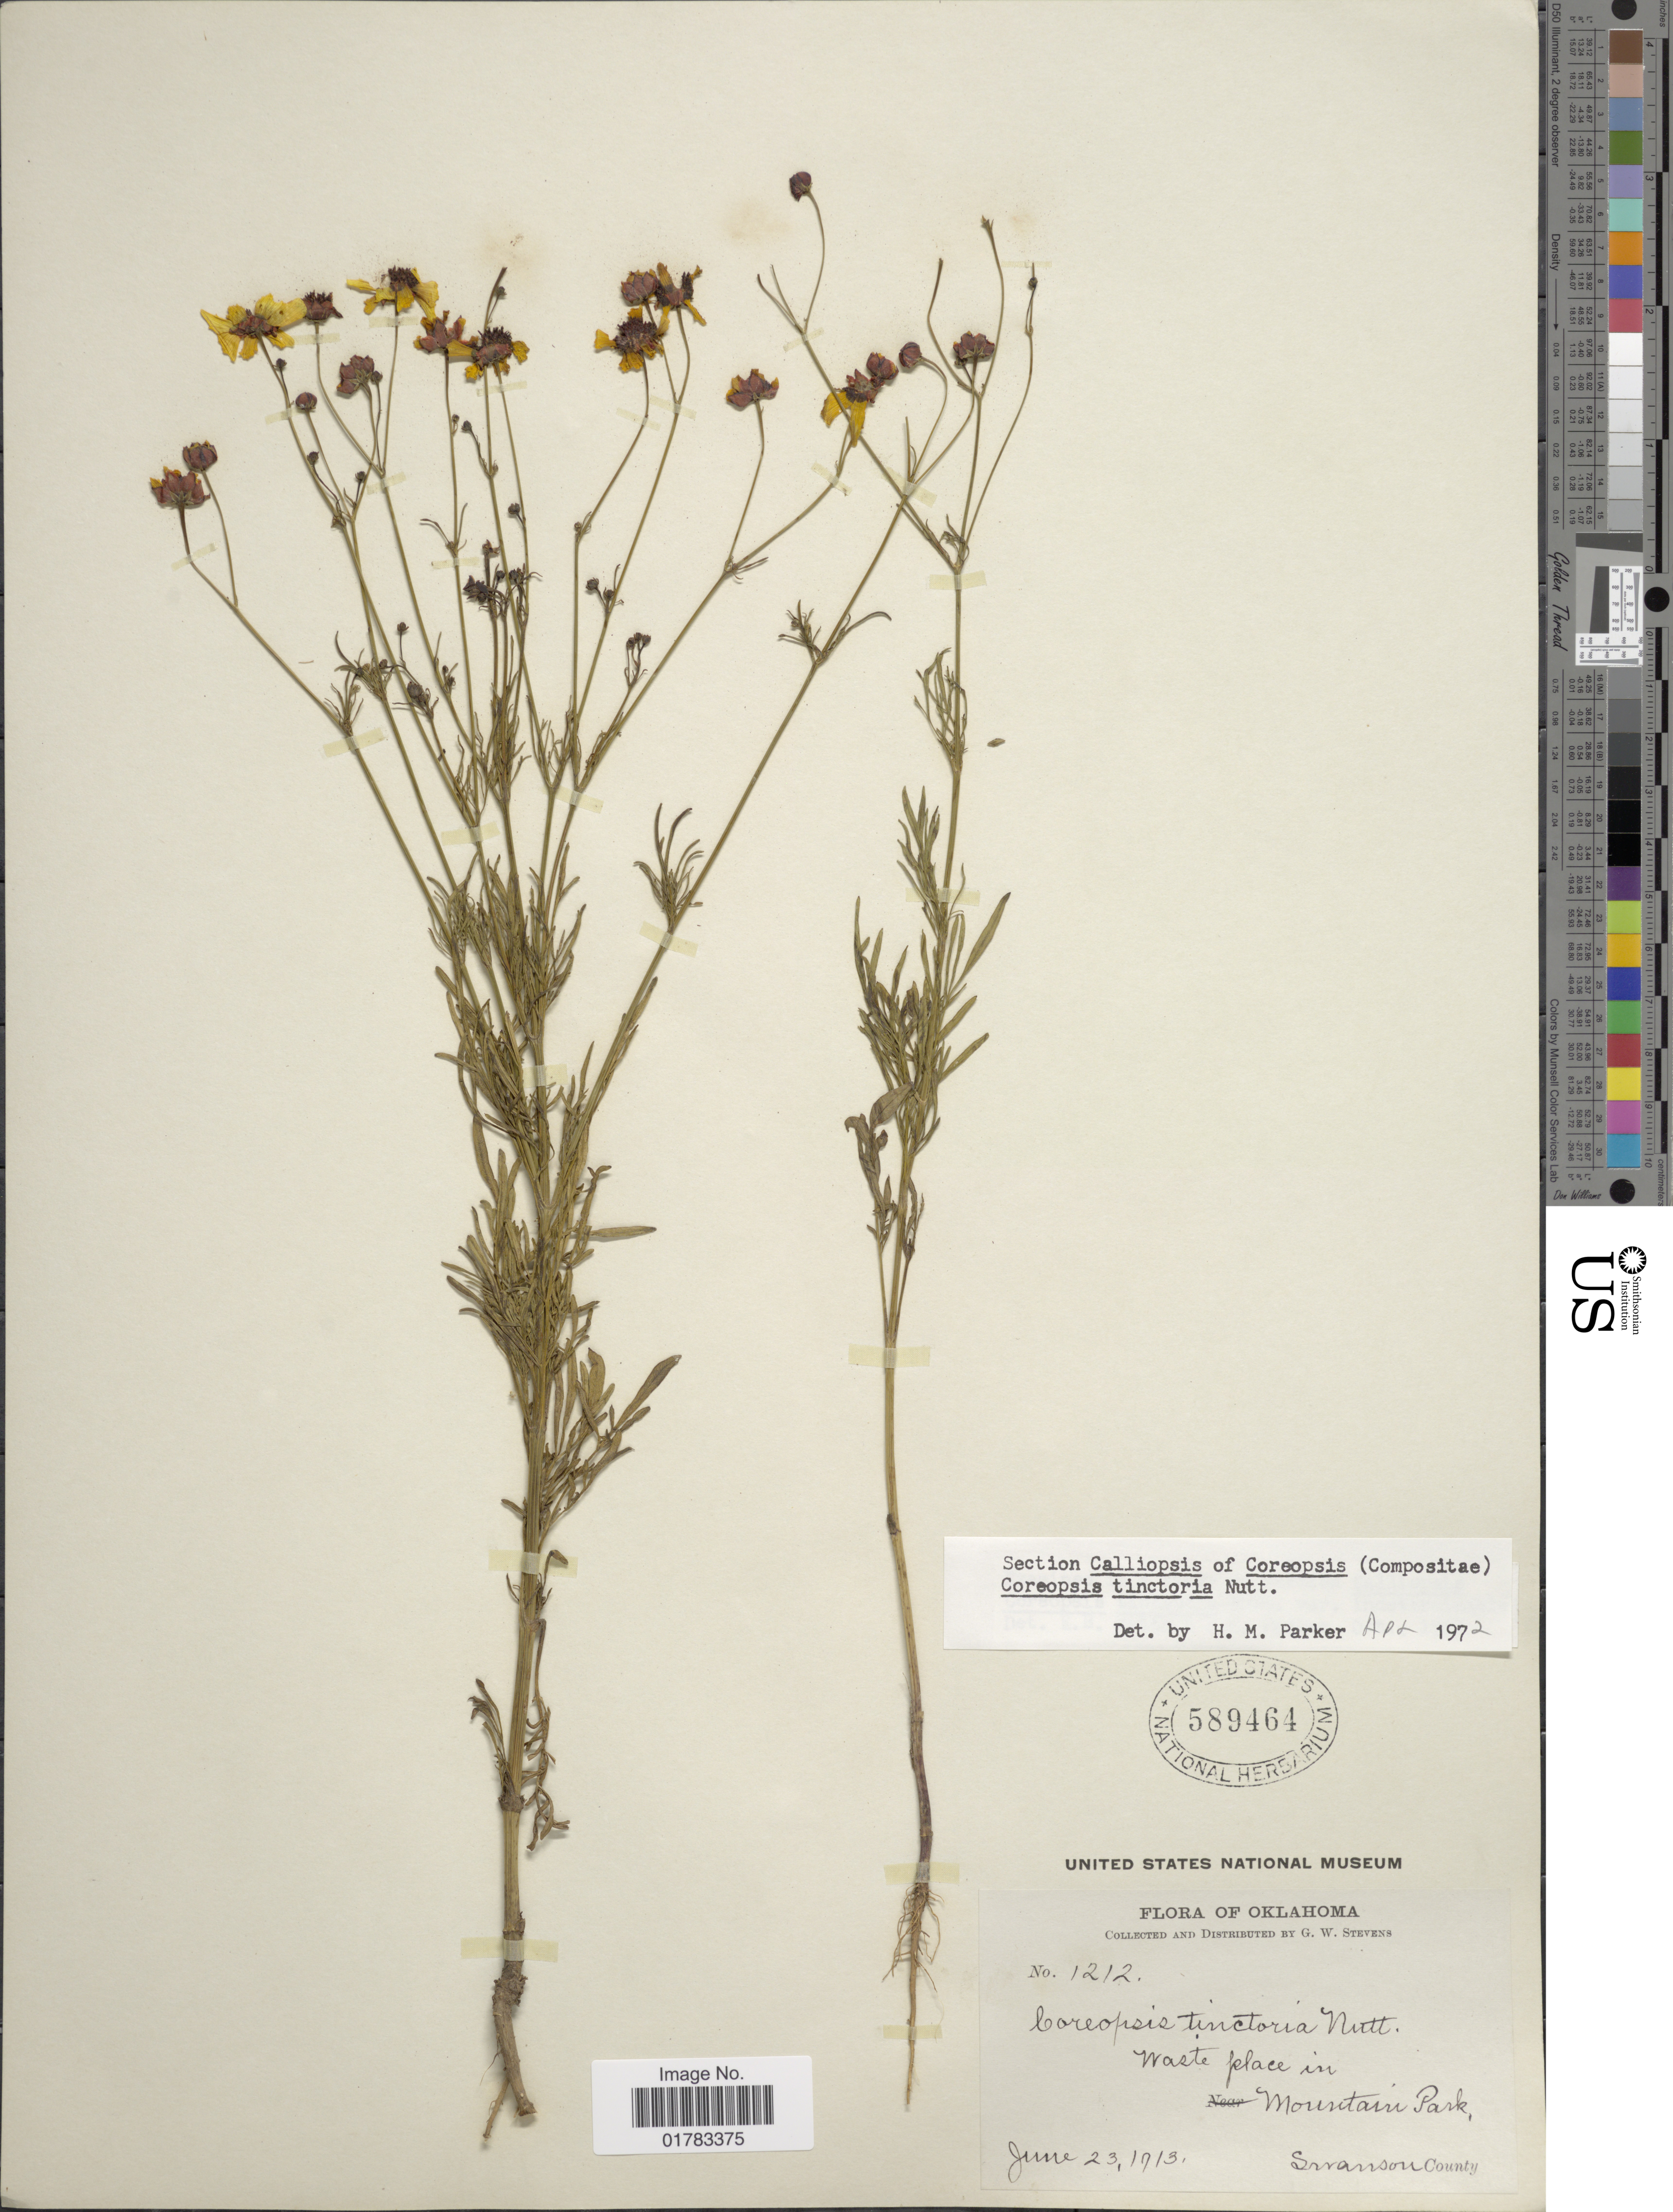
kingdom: Plantae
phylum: Tracheophyta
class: Magnoliopsida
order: Asterales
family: Asteraceae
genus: Coreopsis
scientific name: Coreopsis tinctoria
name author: Nutt.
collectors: G. W. Stevens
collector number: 1212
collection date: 1913-06-23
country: United States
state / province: Oklahoma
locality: Mountain Park, Swanson County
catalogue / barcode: US 58964